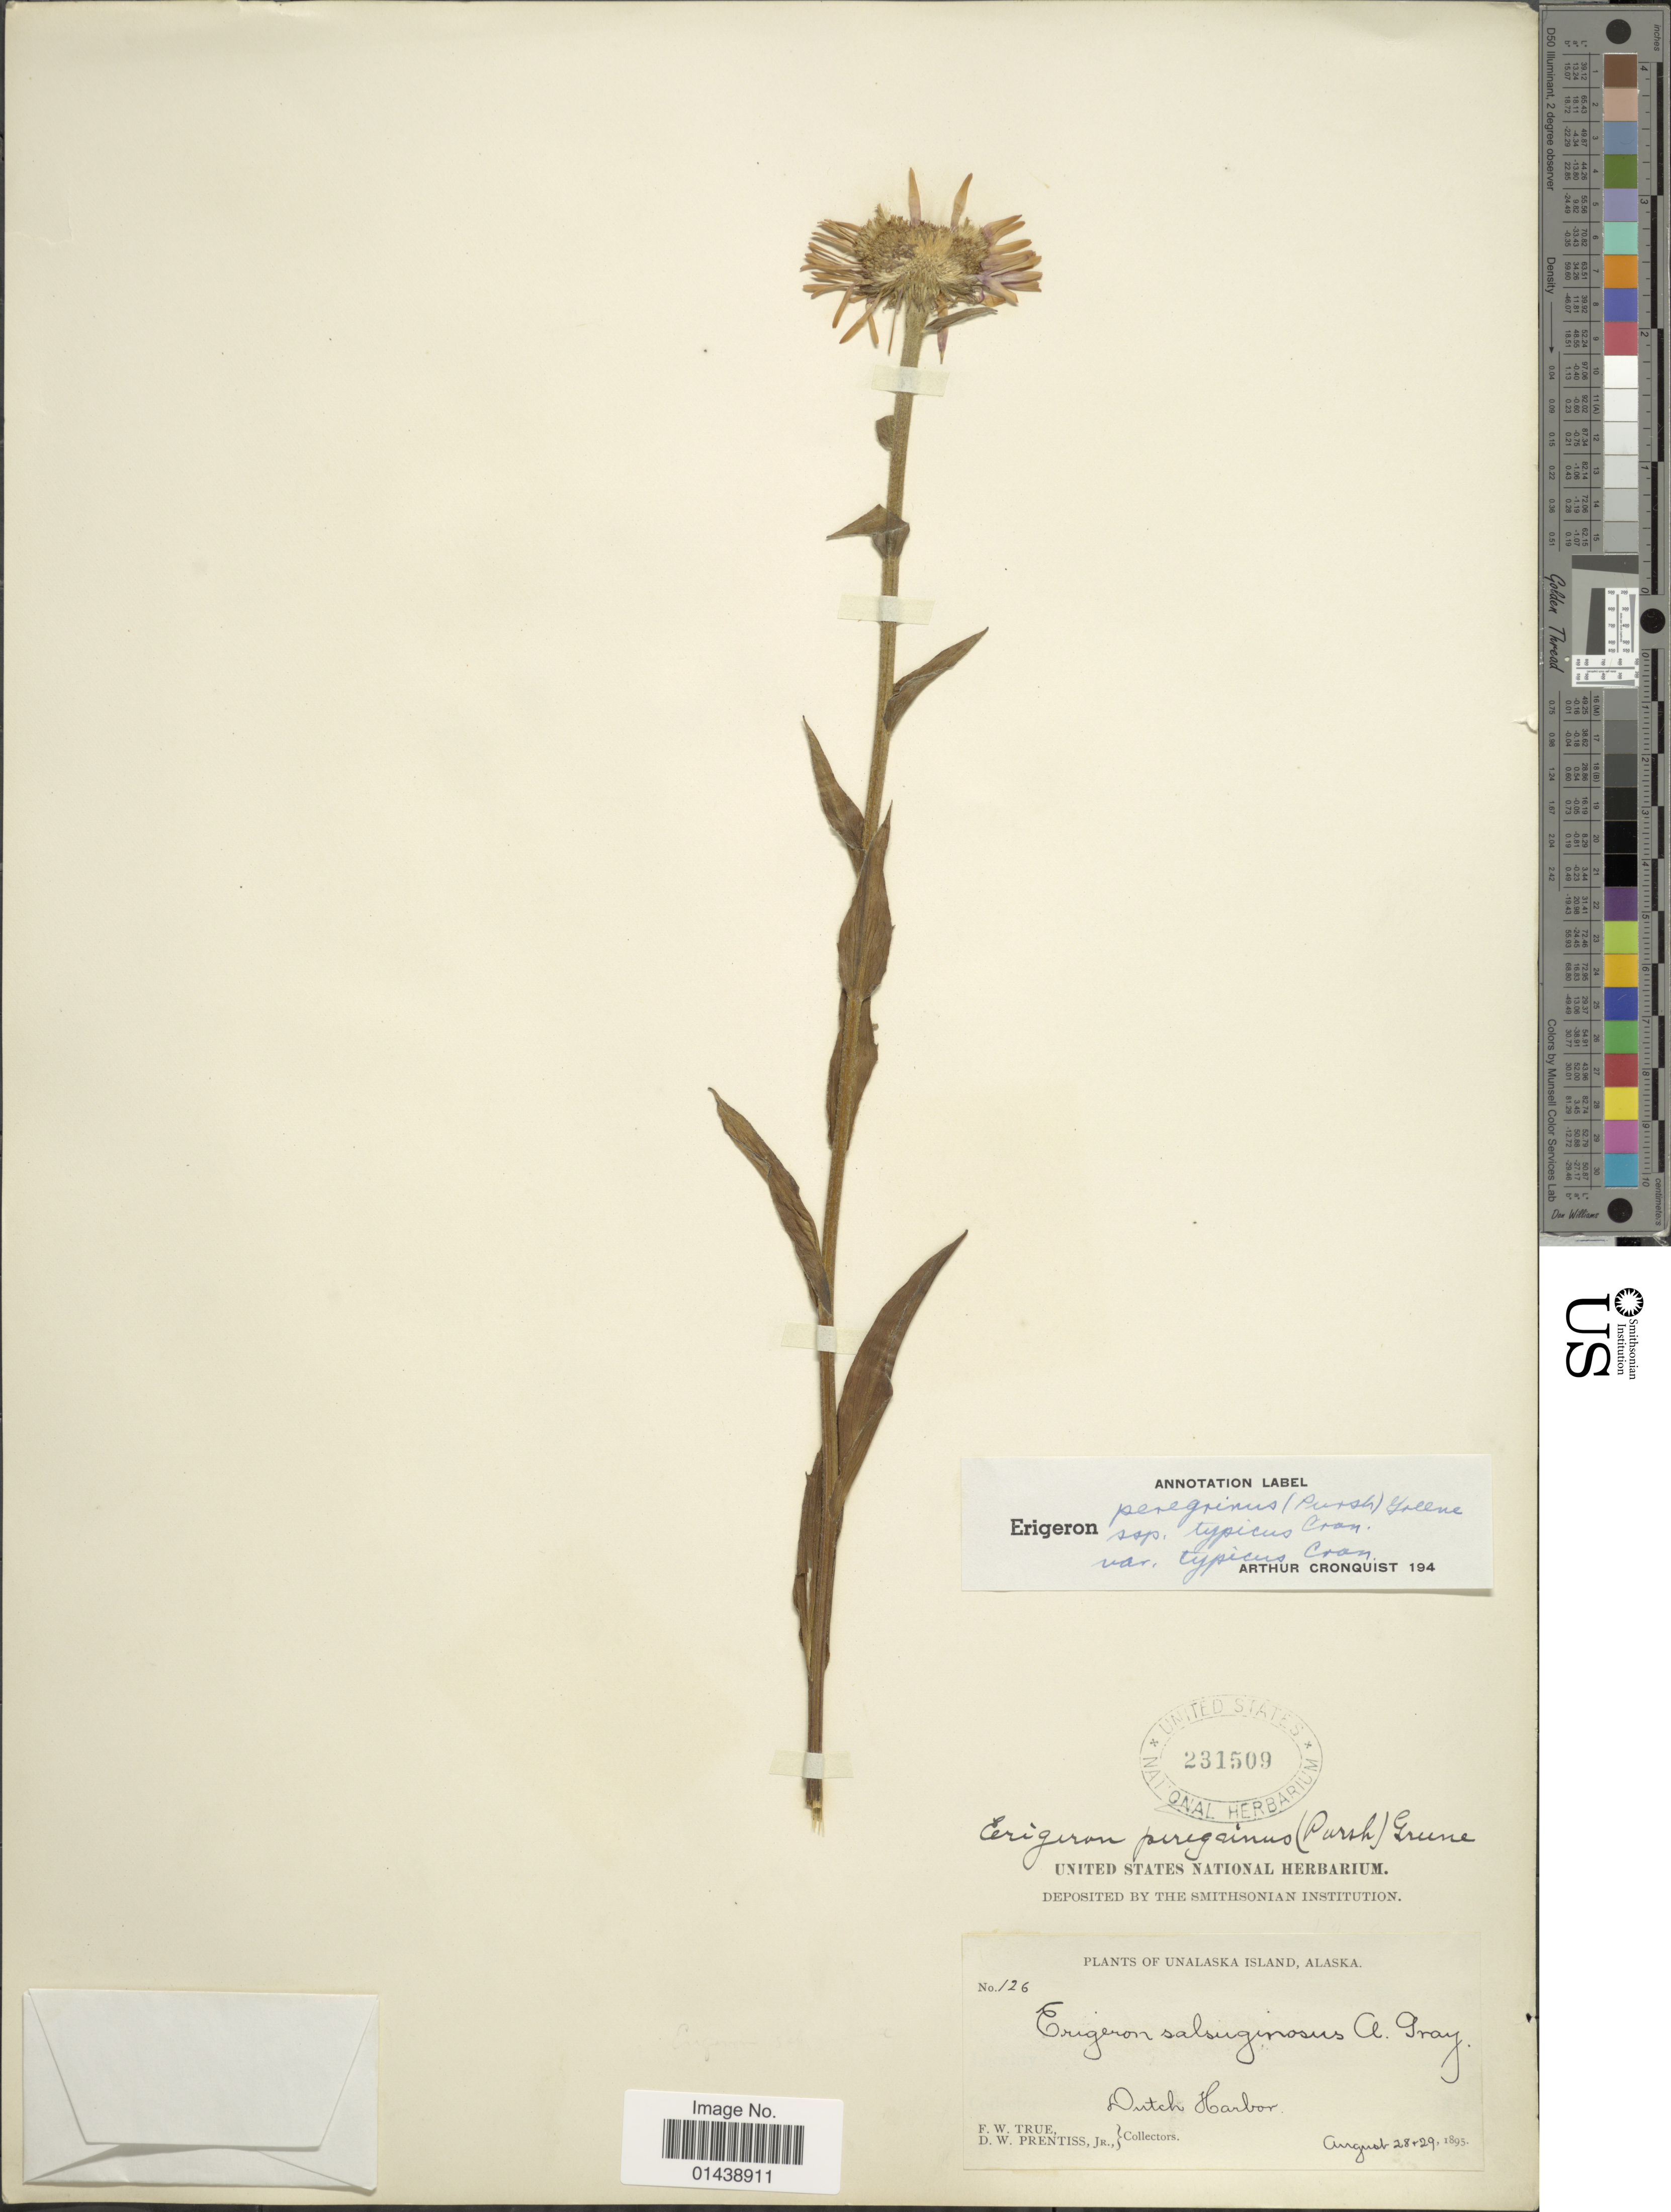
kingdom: Plantae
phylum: Tracheophyta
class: Magnoliopsida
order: Asterales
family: Asteraceae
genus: Erigeron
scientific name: Erigeron peregrinus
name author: (Banks ex Pursh) Greene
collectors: F. True & D. Prentiss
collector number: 126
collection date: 1895-08-28/1895-08-29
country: United States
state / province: Alaska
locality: Unalaska Island. Dutch Harbor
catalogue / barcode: US 231509